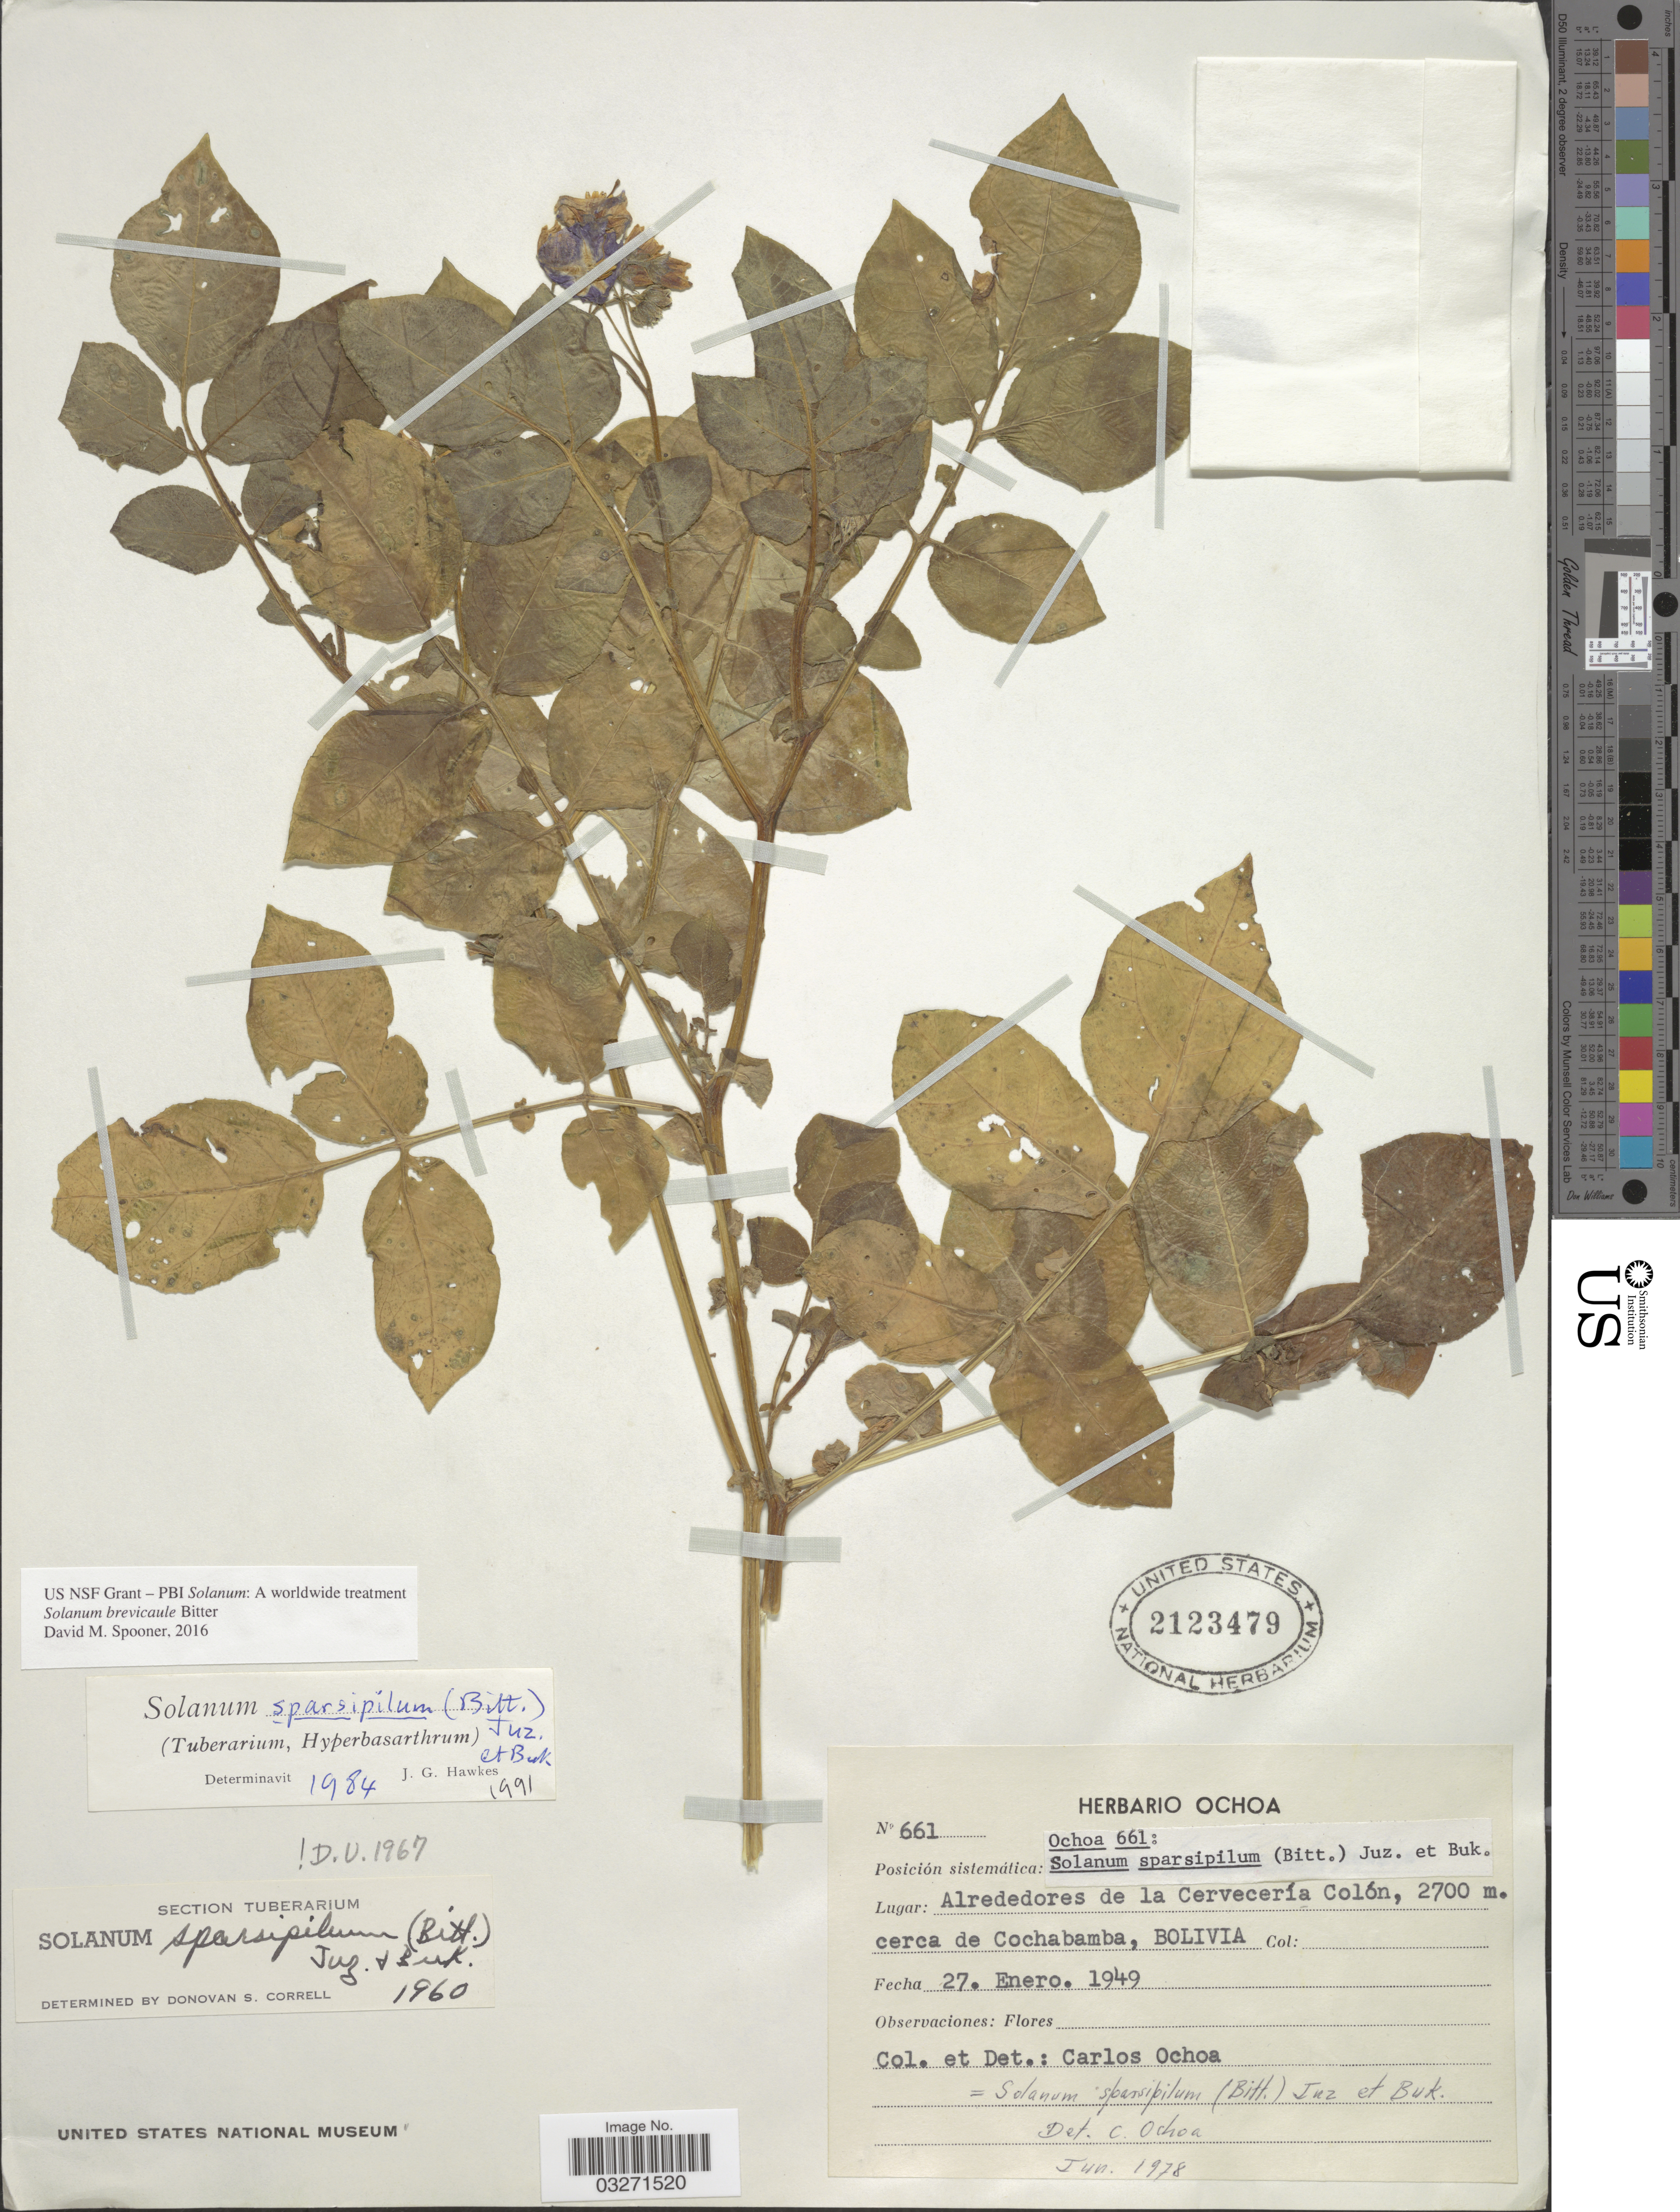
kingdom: Plantae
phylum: Tracheophyta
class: Magnoliopsida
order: Solanales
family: Solanaceae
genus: Solanum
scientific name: Solanum brevicaule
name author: Bitter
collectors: C. Ochoa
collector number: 661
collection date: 1949-01-27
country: Bolivia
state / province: Cochabamba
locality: Alrededores de la Cervecería Colón, cerca de Cochabamba.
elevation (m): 2700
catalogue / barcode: US 2123479